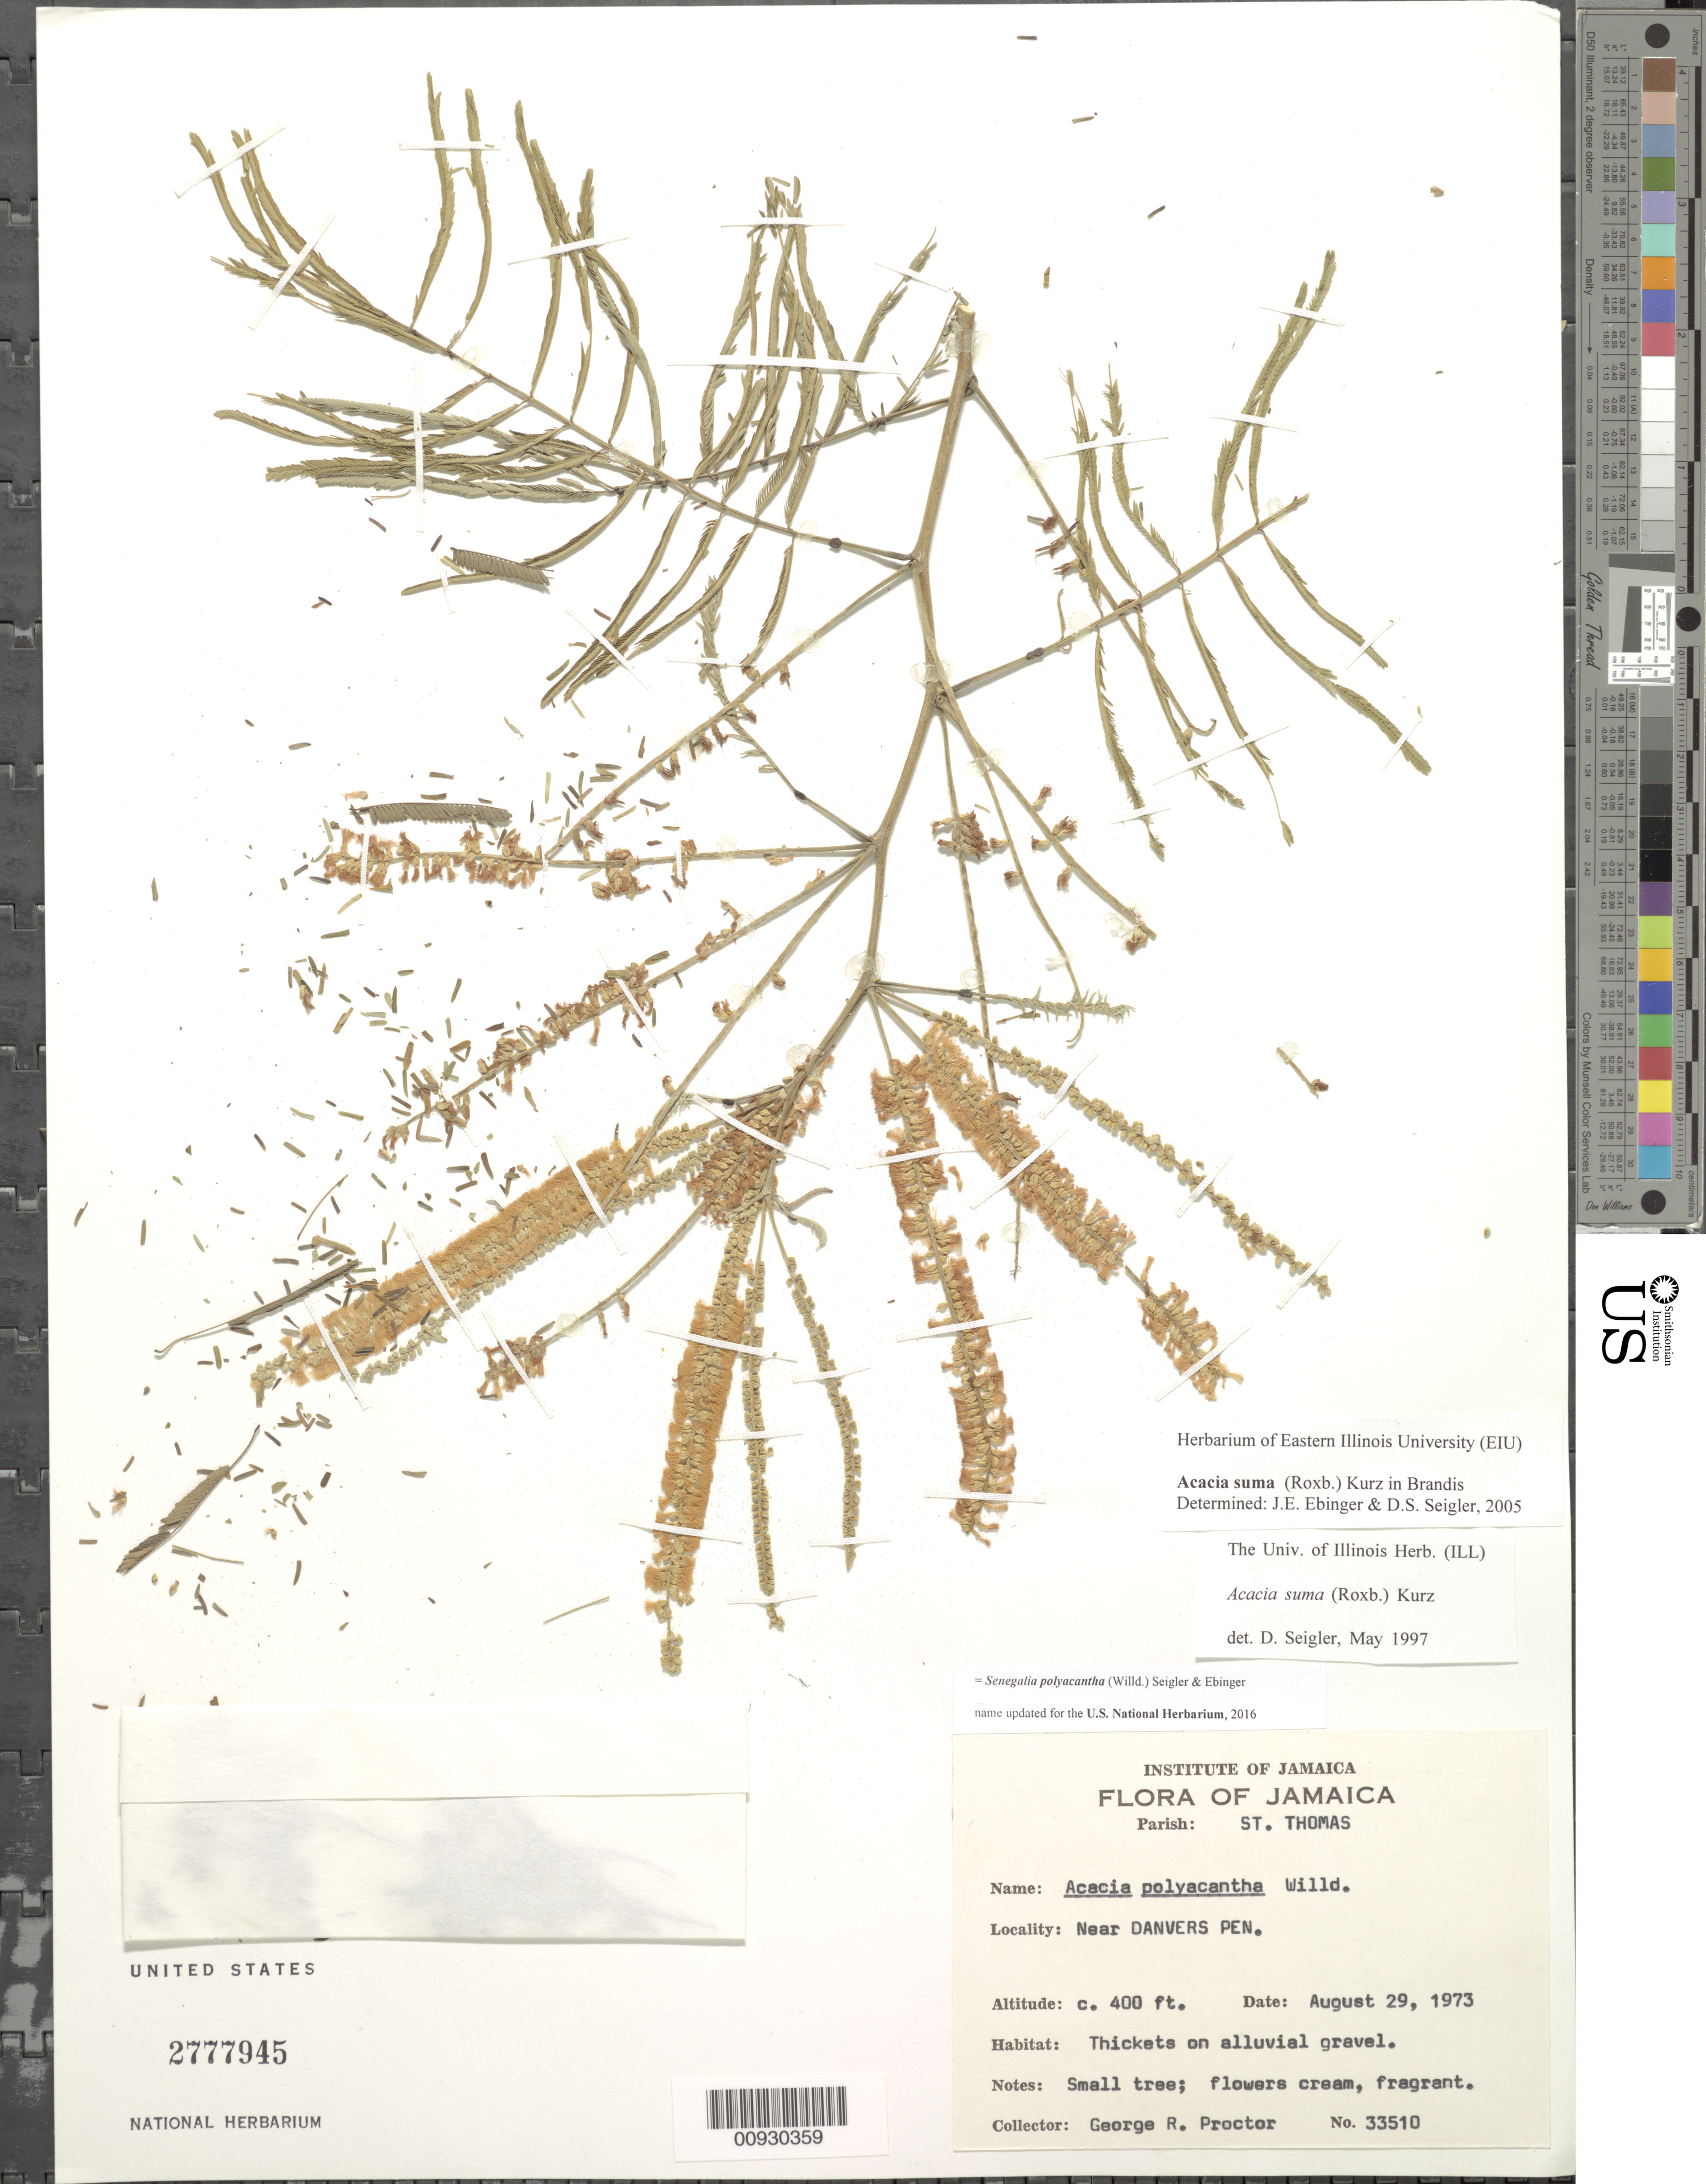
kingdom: Plantae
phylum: Tracheophyta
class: Magnoliopsida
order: Fabales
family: Fabaceae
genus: Senegalia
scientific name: Senegalia polyacantha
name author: (Willd.) Seigler & Ebinger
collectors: G. R. Proctor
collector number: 33510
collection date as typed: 29 Aug 1973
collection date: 1973-08-29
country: Jamaica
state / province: Saint Thomas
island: Jamaica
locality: Near Danvers Pen.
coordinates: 0 N, 0 E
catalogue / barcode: US 2777945